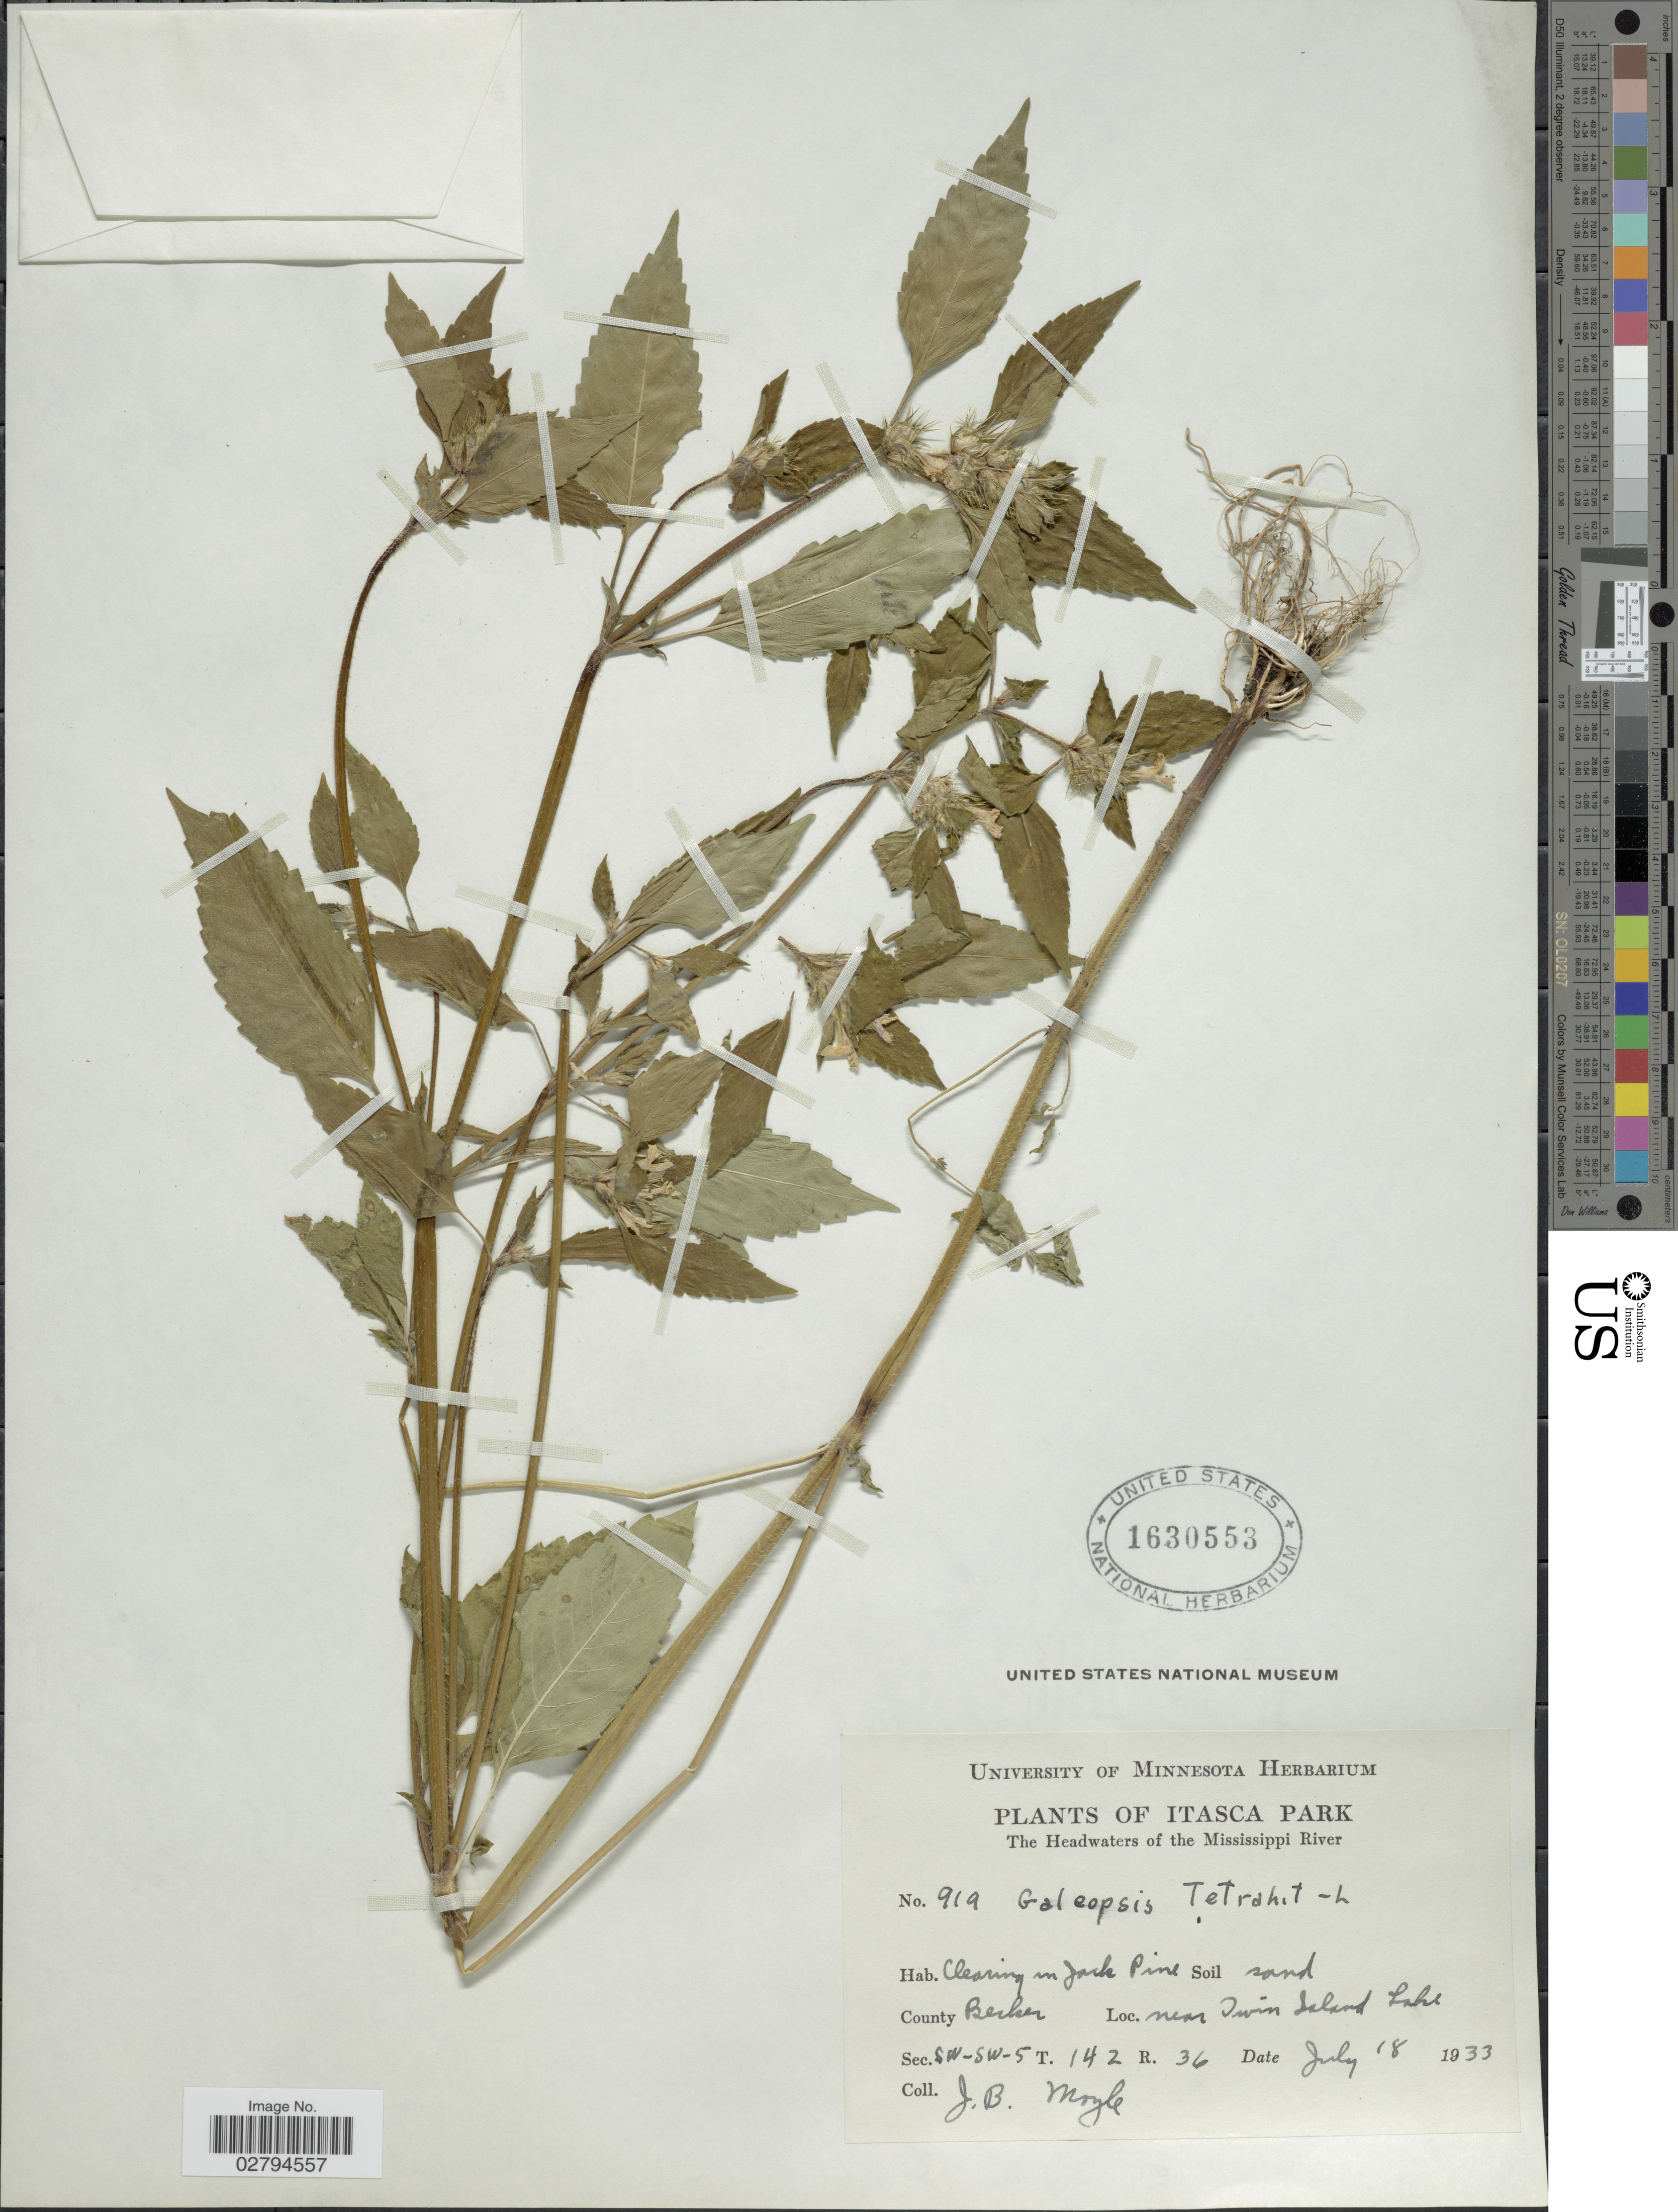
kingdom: Plantae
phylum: Tracheophyta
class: Magnoliopsida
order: Lamiales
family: Lamiaceae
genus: Galeopsis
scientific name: Galeopsis tetrahit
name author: L.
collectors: J. Moyle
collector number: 919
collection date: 1933-07-18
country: United States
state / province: Minnesota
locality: Itasca Park. The Headwaters of the Mississippi River. County Becker. Near Twin Island Lake. Sec. SW-SW-5 T.142 R.36.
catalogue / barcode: US 1630553